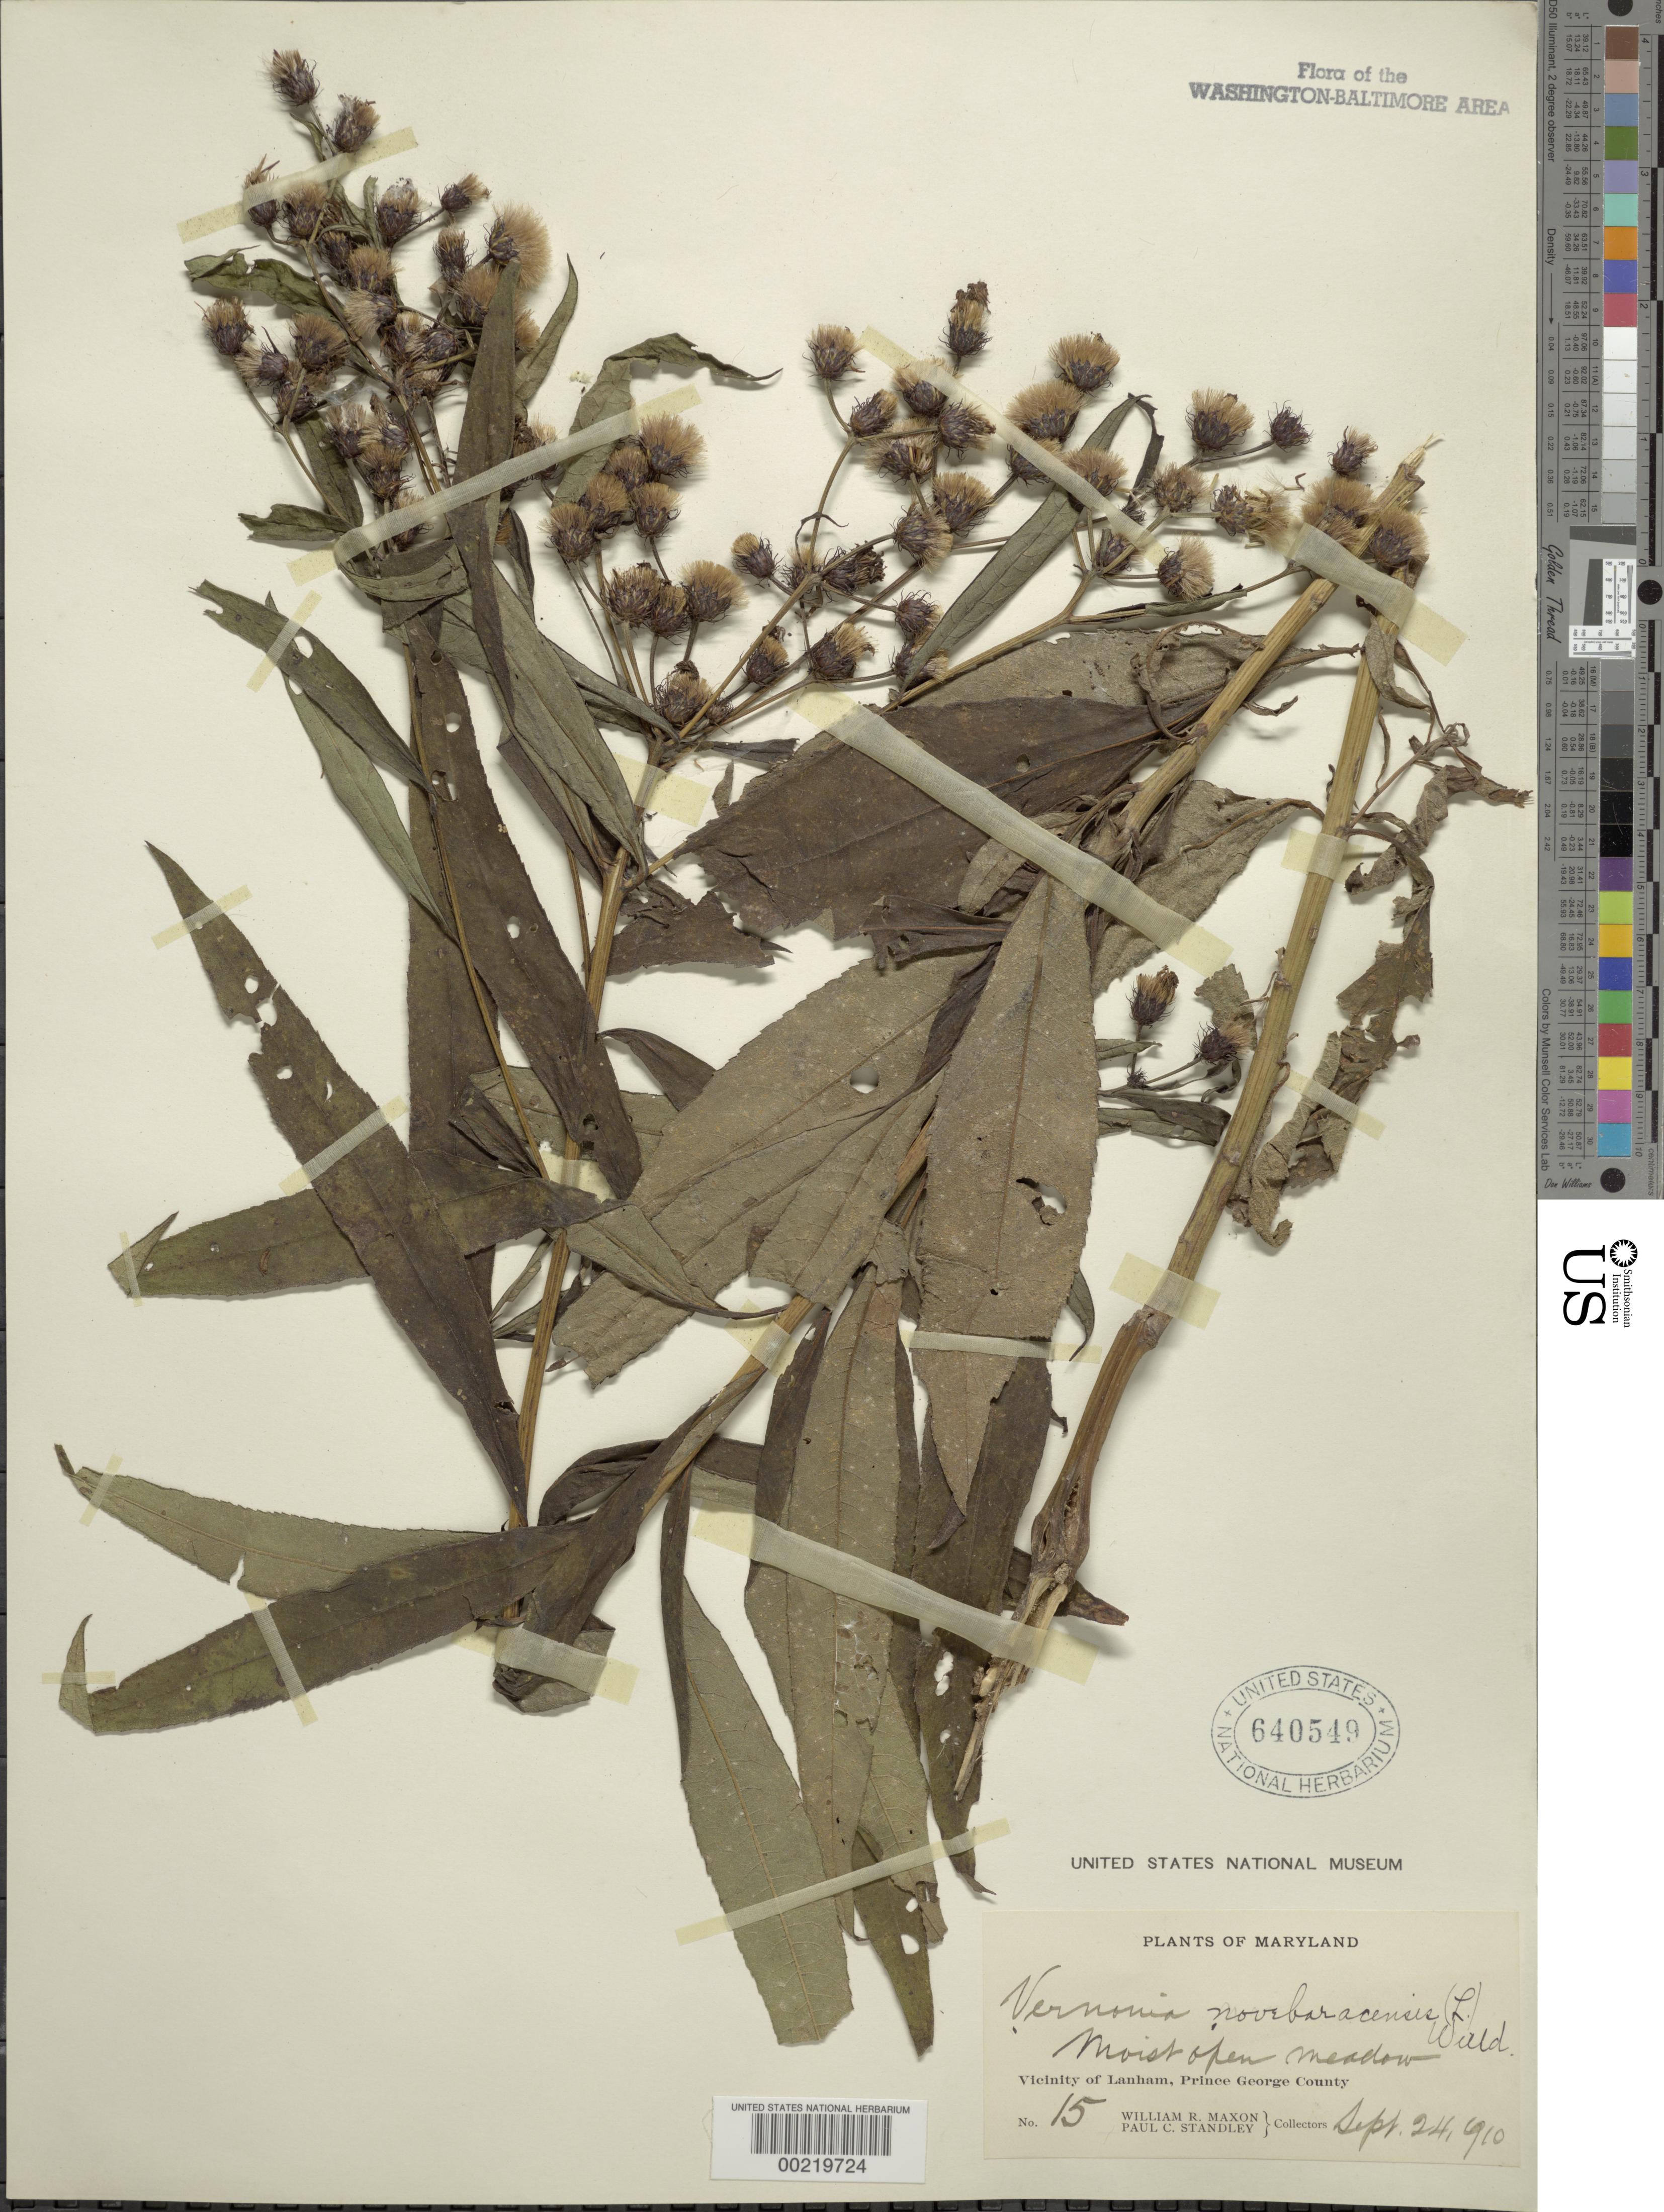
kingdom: Plantae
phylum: Tracheophyta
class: Magnoliopsida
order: Asterales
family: Asteraceae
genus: Vernonia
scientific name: Vernonia noveboracensis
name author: (L.) Michx.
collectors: W. R. Maxon & P. C. Standley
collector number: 15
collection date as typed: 24 Sep 1910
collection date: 1910-09-24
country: United States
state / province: Maryland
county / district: Prince George's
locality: Lanham vicinity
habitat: Moist open meadow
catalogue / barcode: US 640549